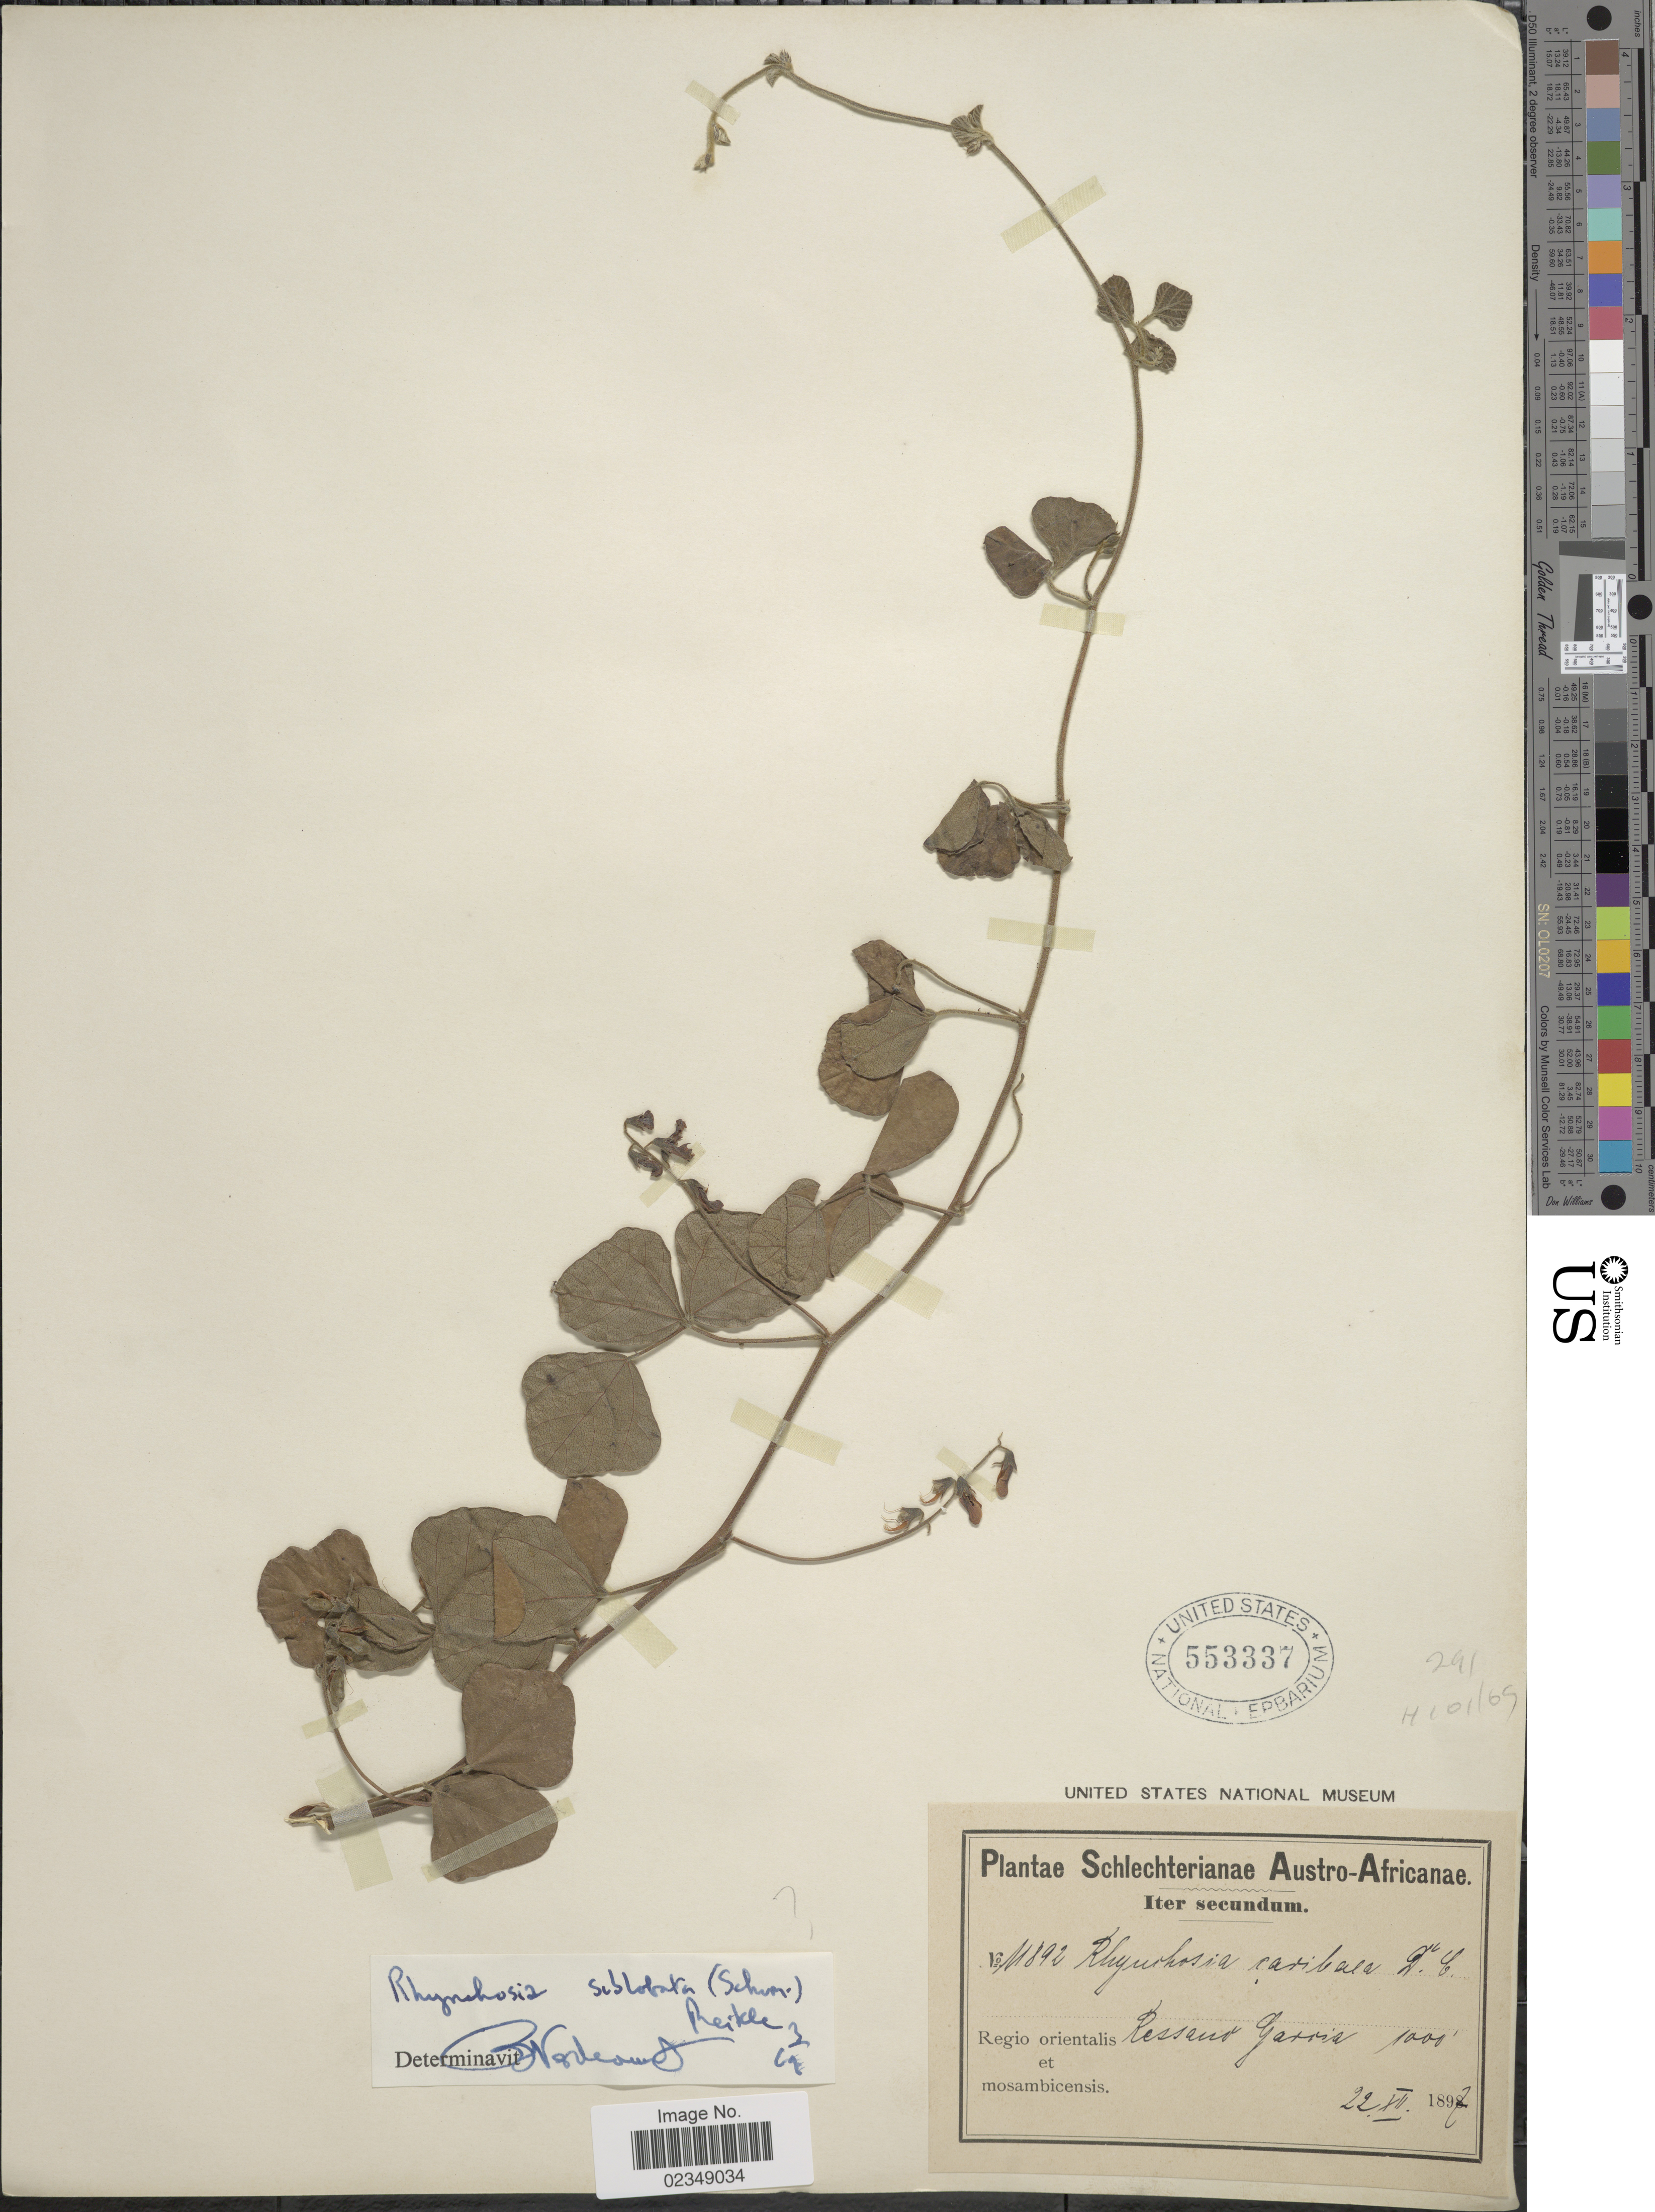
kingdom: Plantae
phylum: Tracheophyta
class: Magnoliopsida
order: Fabales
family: Fabaceae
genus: Rhynchosia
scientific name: Rhynchosia sublobata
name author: (Schumach.) Meikle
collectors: Schlechter, --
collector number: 11892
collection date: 1897-12-22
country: Mozambique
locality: Austro-Africanae, regio orientalis et mosambicensis, Ressano Garcia.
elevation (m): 305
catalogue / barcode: US 553337